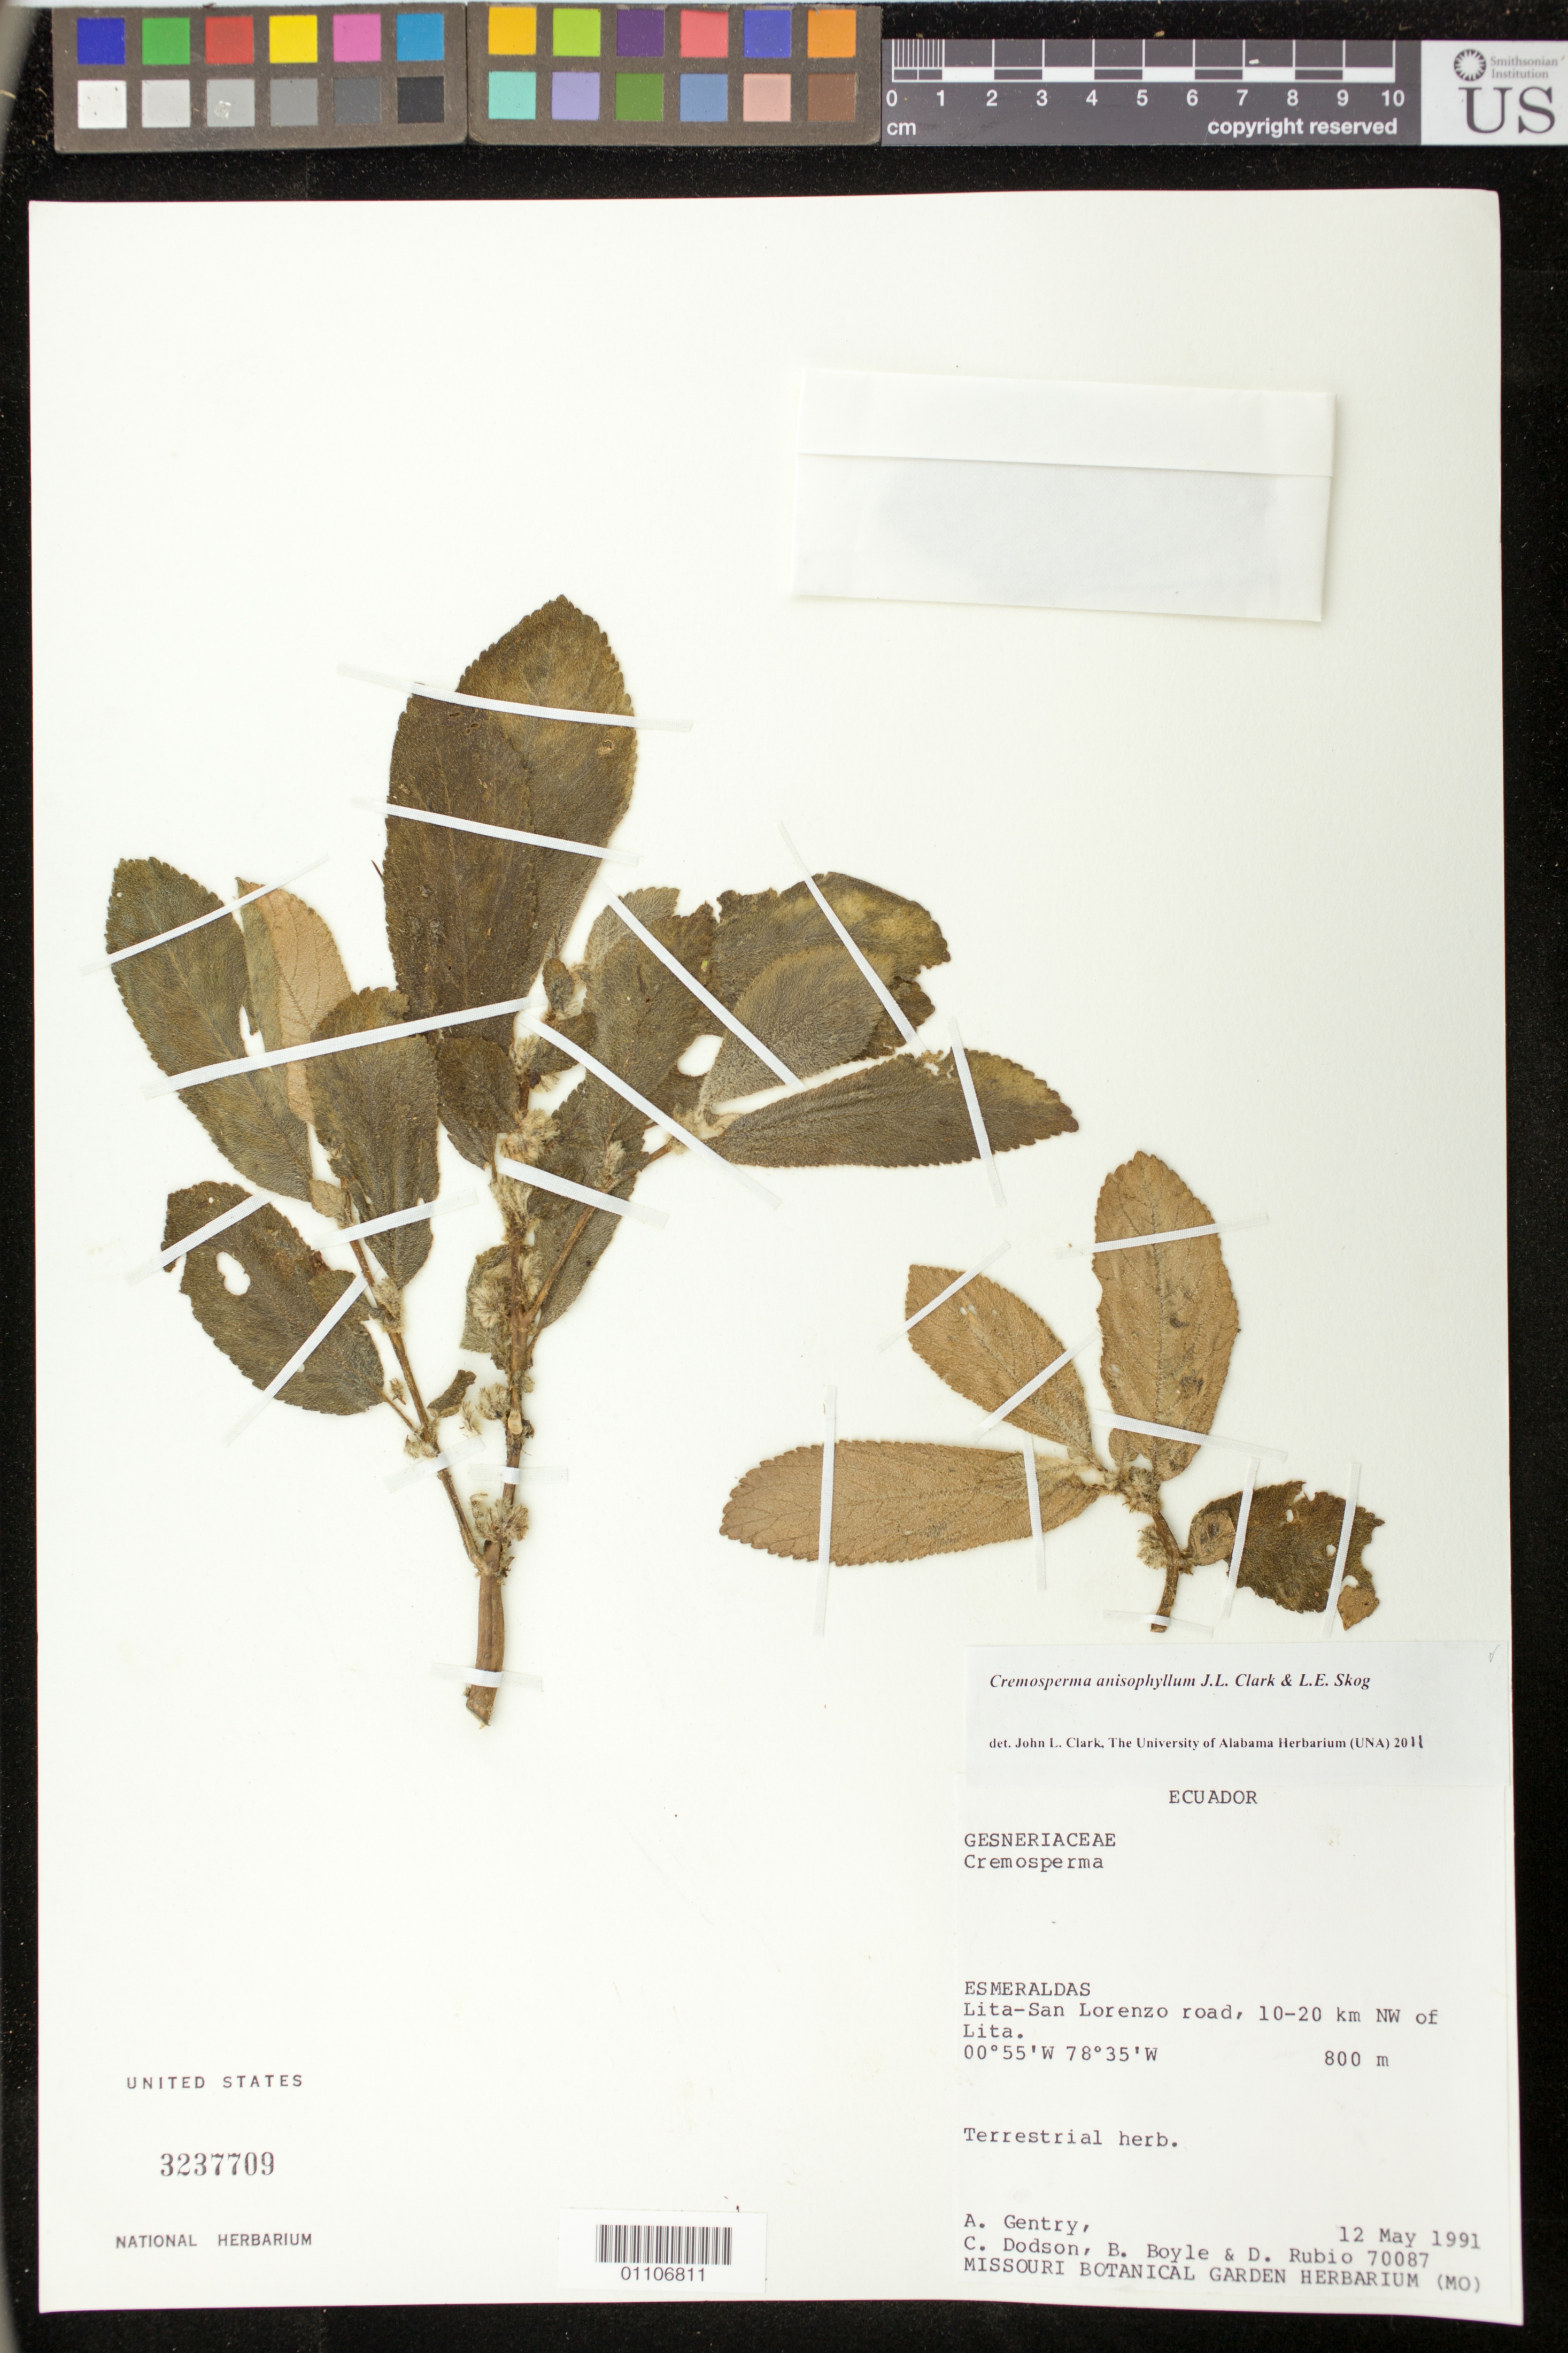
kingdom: Plantae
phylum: Tracheophyta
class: Magnoliopsida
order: Lamiales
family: Gesneriaceae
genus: Cremosperma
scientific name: Cremosperma anisophyllum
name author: J.L. Clark & L.E. Skog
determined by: Clark, J. L.; Skog, Laurence E.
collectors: A. H. Gentry, C. Dodson, B. Boyle & D. Rubio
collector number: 70087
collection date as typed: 12 May 1991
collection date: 1991-05-12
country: Ecuador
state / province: Esmeraldas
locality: Lita-San Lorenzo road, 10-20 km NW of Lita.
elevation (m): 800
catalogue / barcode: US 3237709